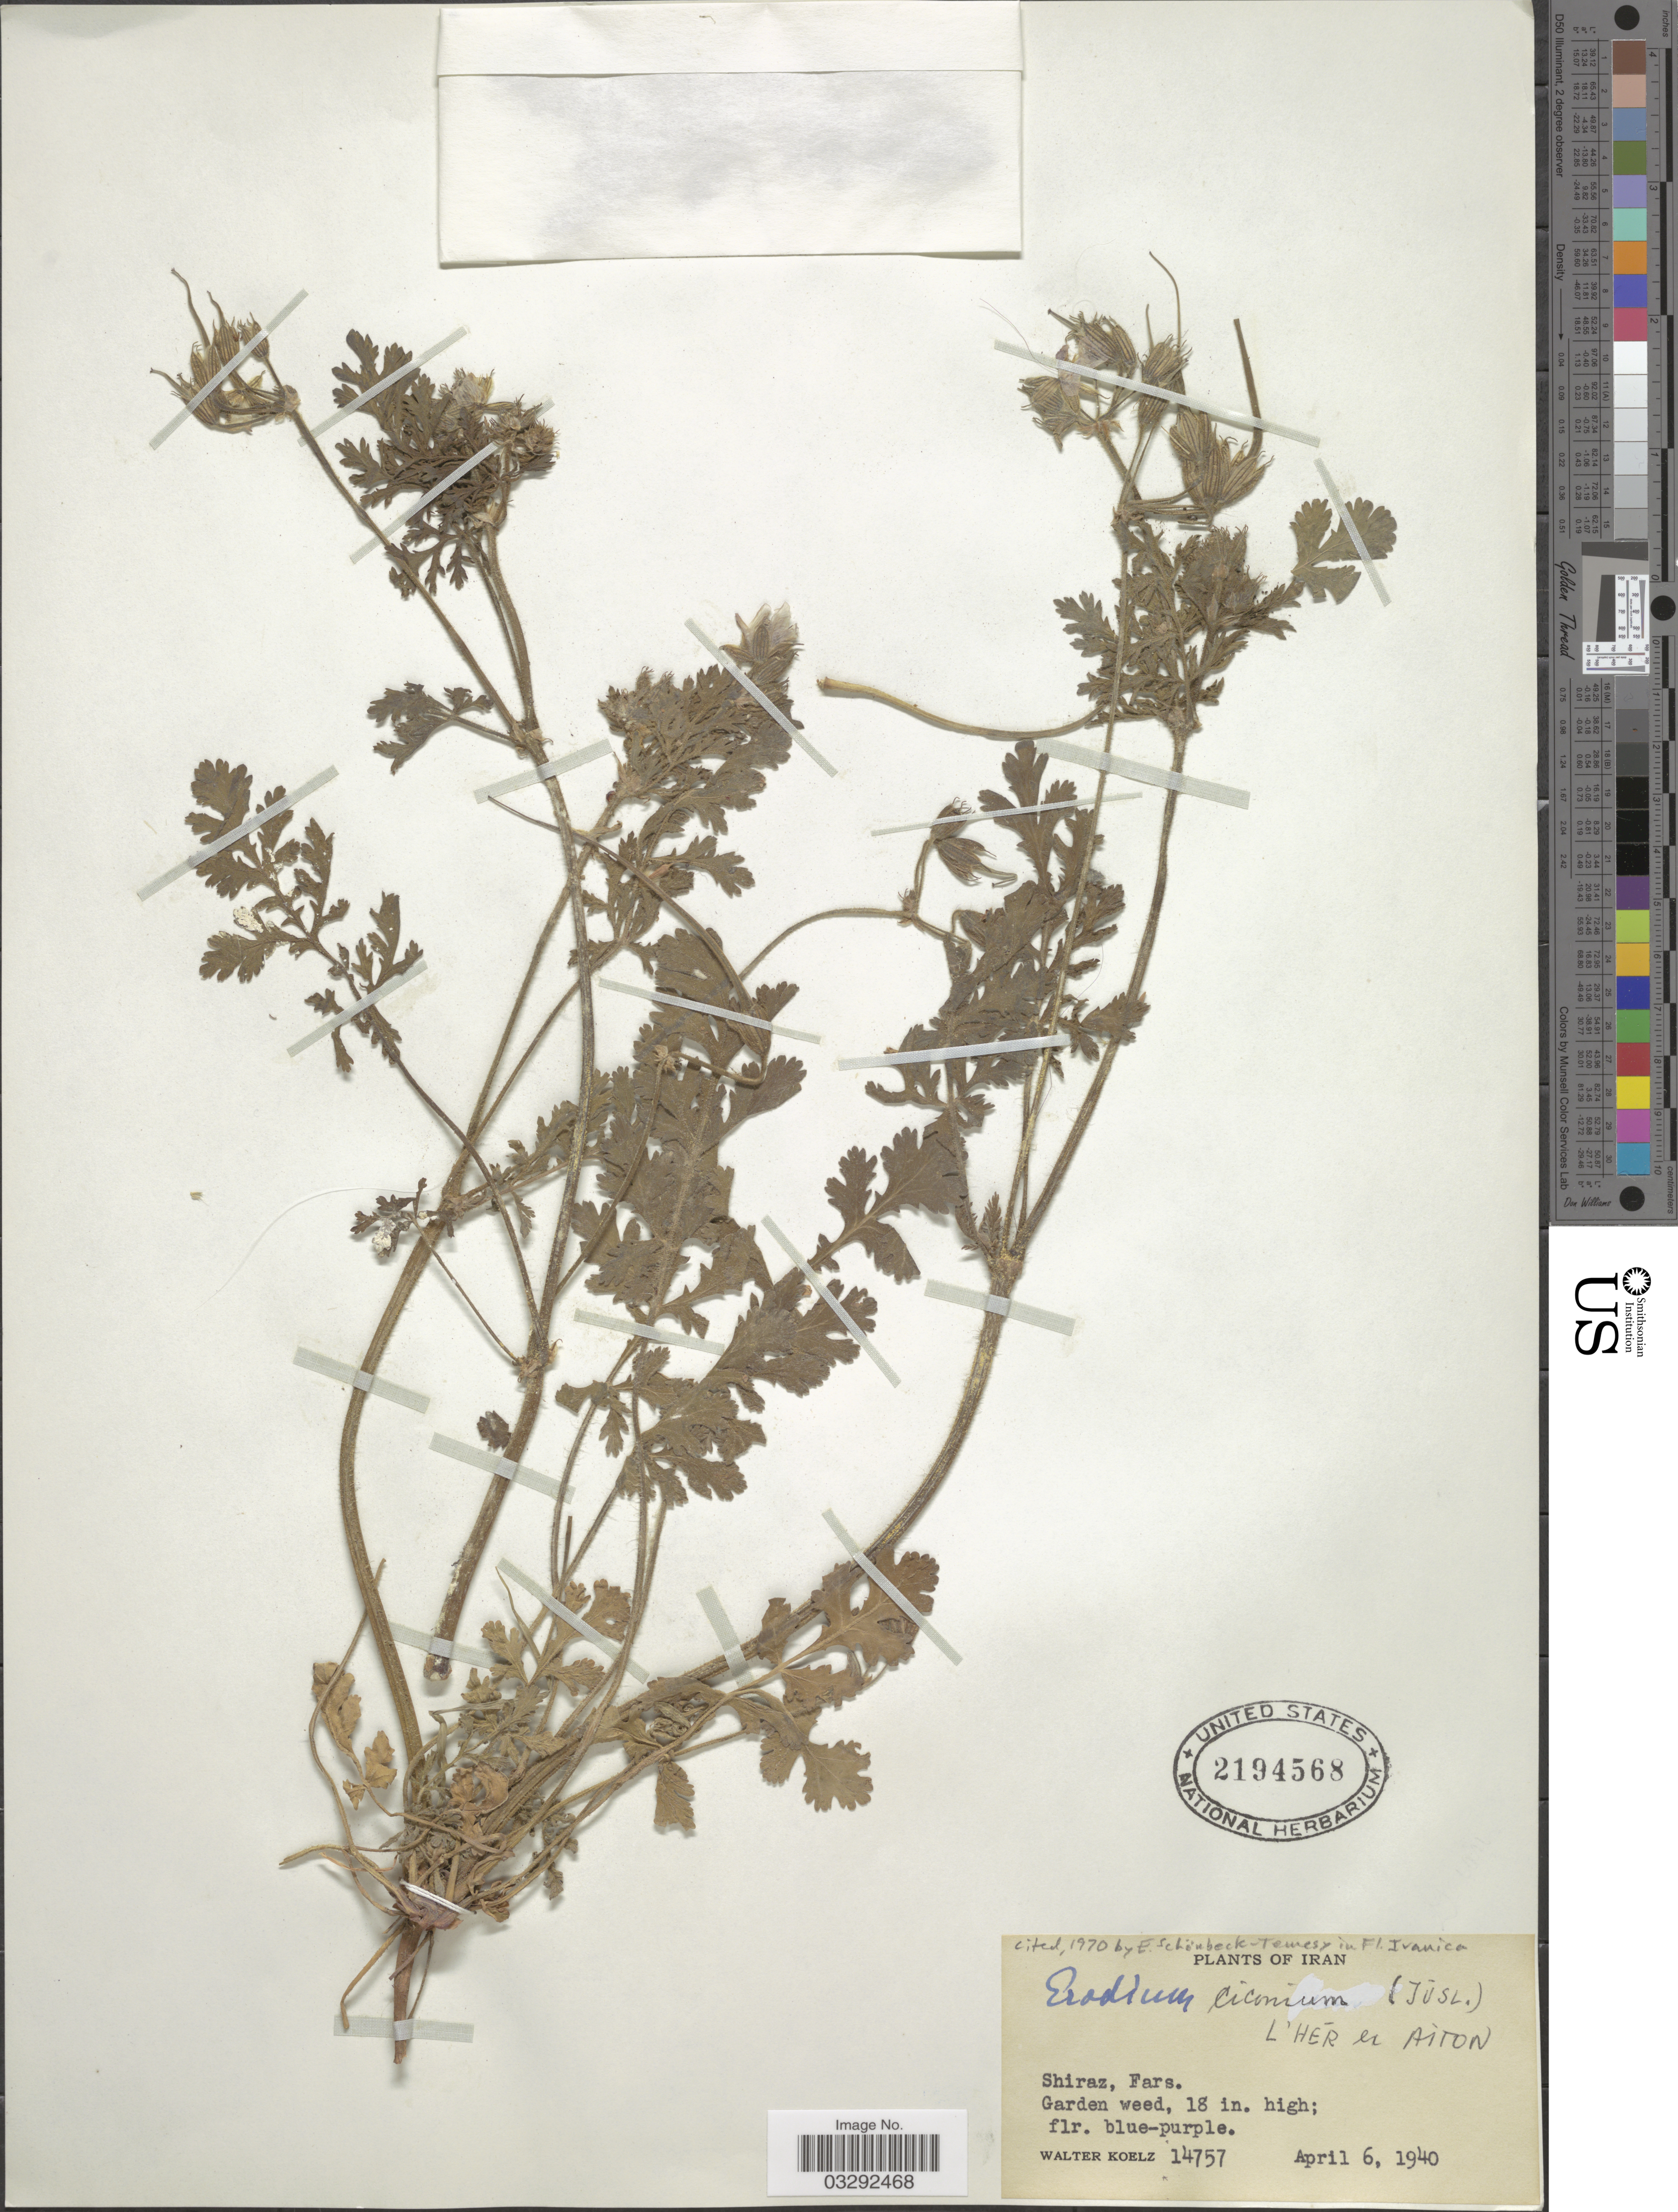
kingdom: Plantae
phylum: Tracheophyta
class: Magnoliopsida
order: Geraniales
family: Geraniaceae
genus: Erodium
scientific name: Erodium ciconium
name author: (L.) L'Hér.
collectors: W. N. Koelz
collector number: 14757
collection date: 1940-04-06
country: Iran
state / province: Fars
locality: Shiraz.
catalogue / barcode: US 2194568